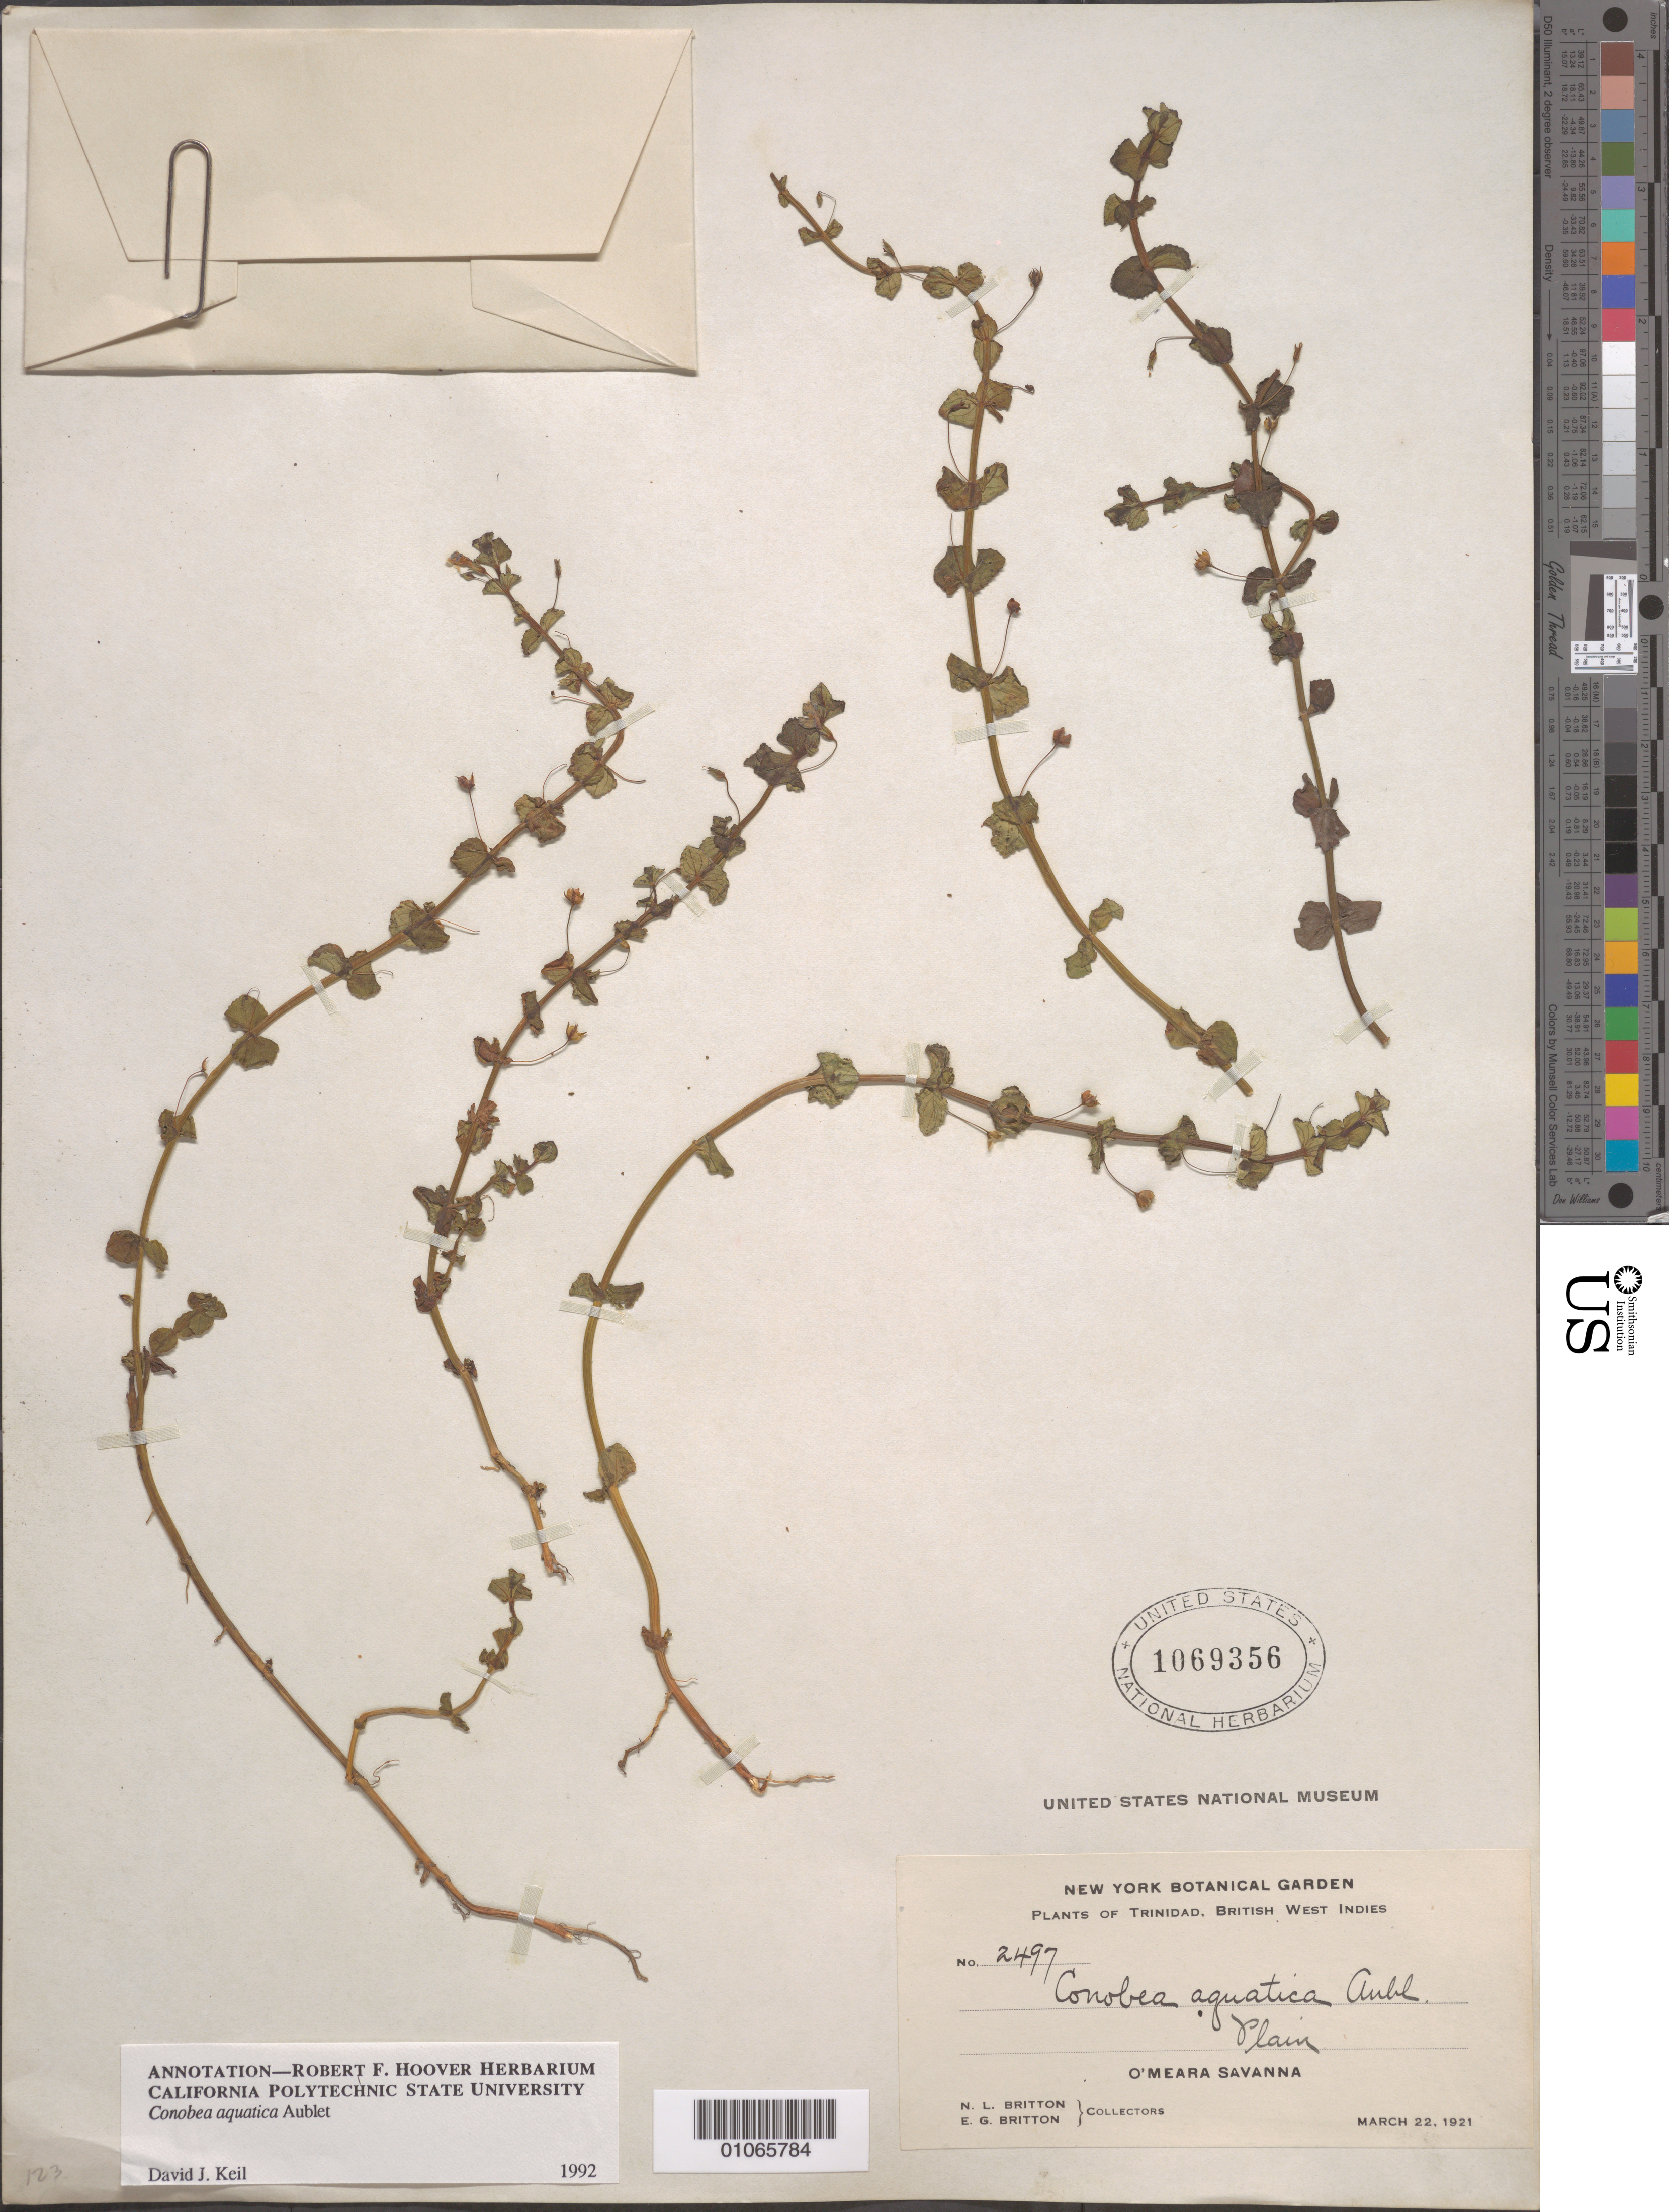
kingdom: Plantae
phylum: Tracheophyta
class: Magnoliopsida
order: Lamiales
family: Plantaginaceae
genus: Conobea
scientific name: Conobea aquatica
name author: Aubl.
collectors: N. Britton & E. G. Britton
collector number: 2497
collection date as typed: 22 Mar 1921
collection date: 1921-03-22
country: Trinidad and Tobago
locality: Plain.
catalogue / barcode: US 1069356